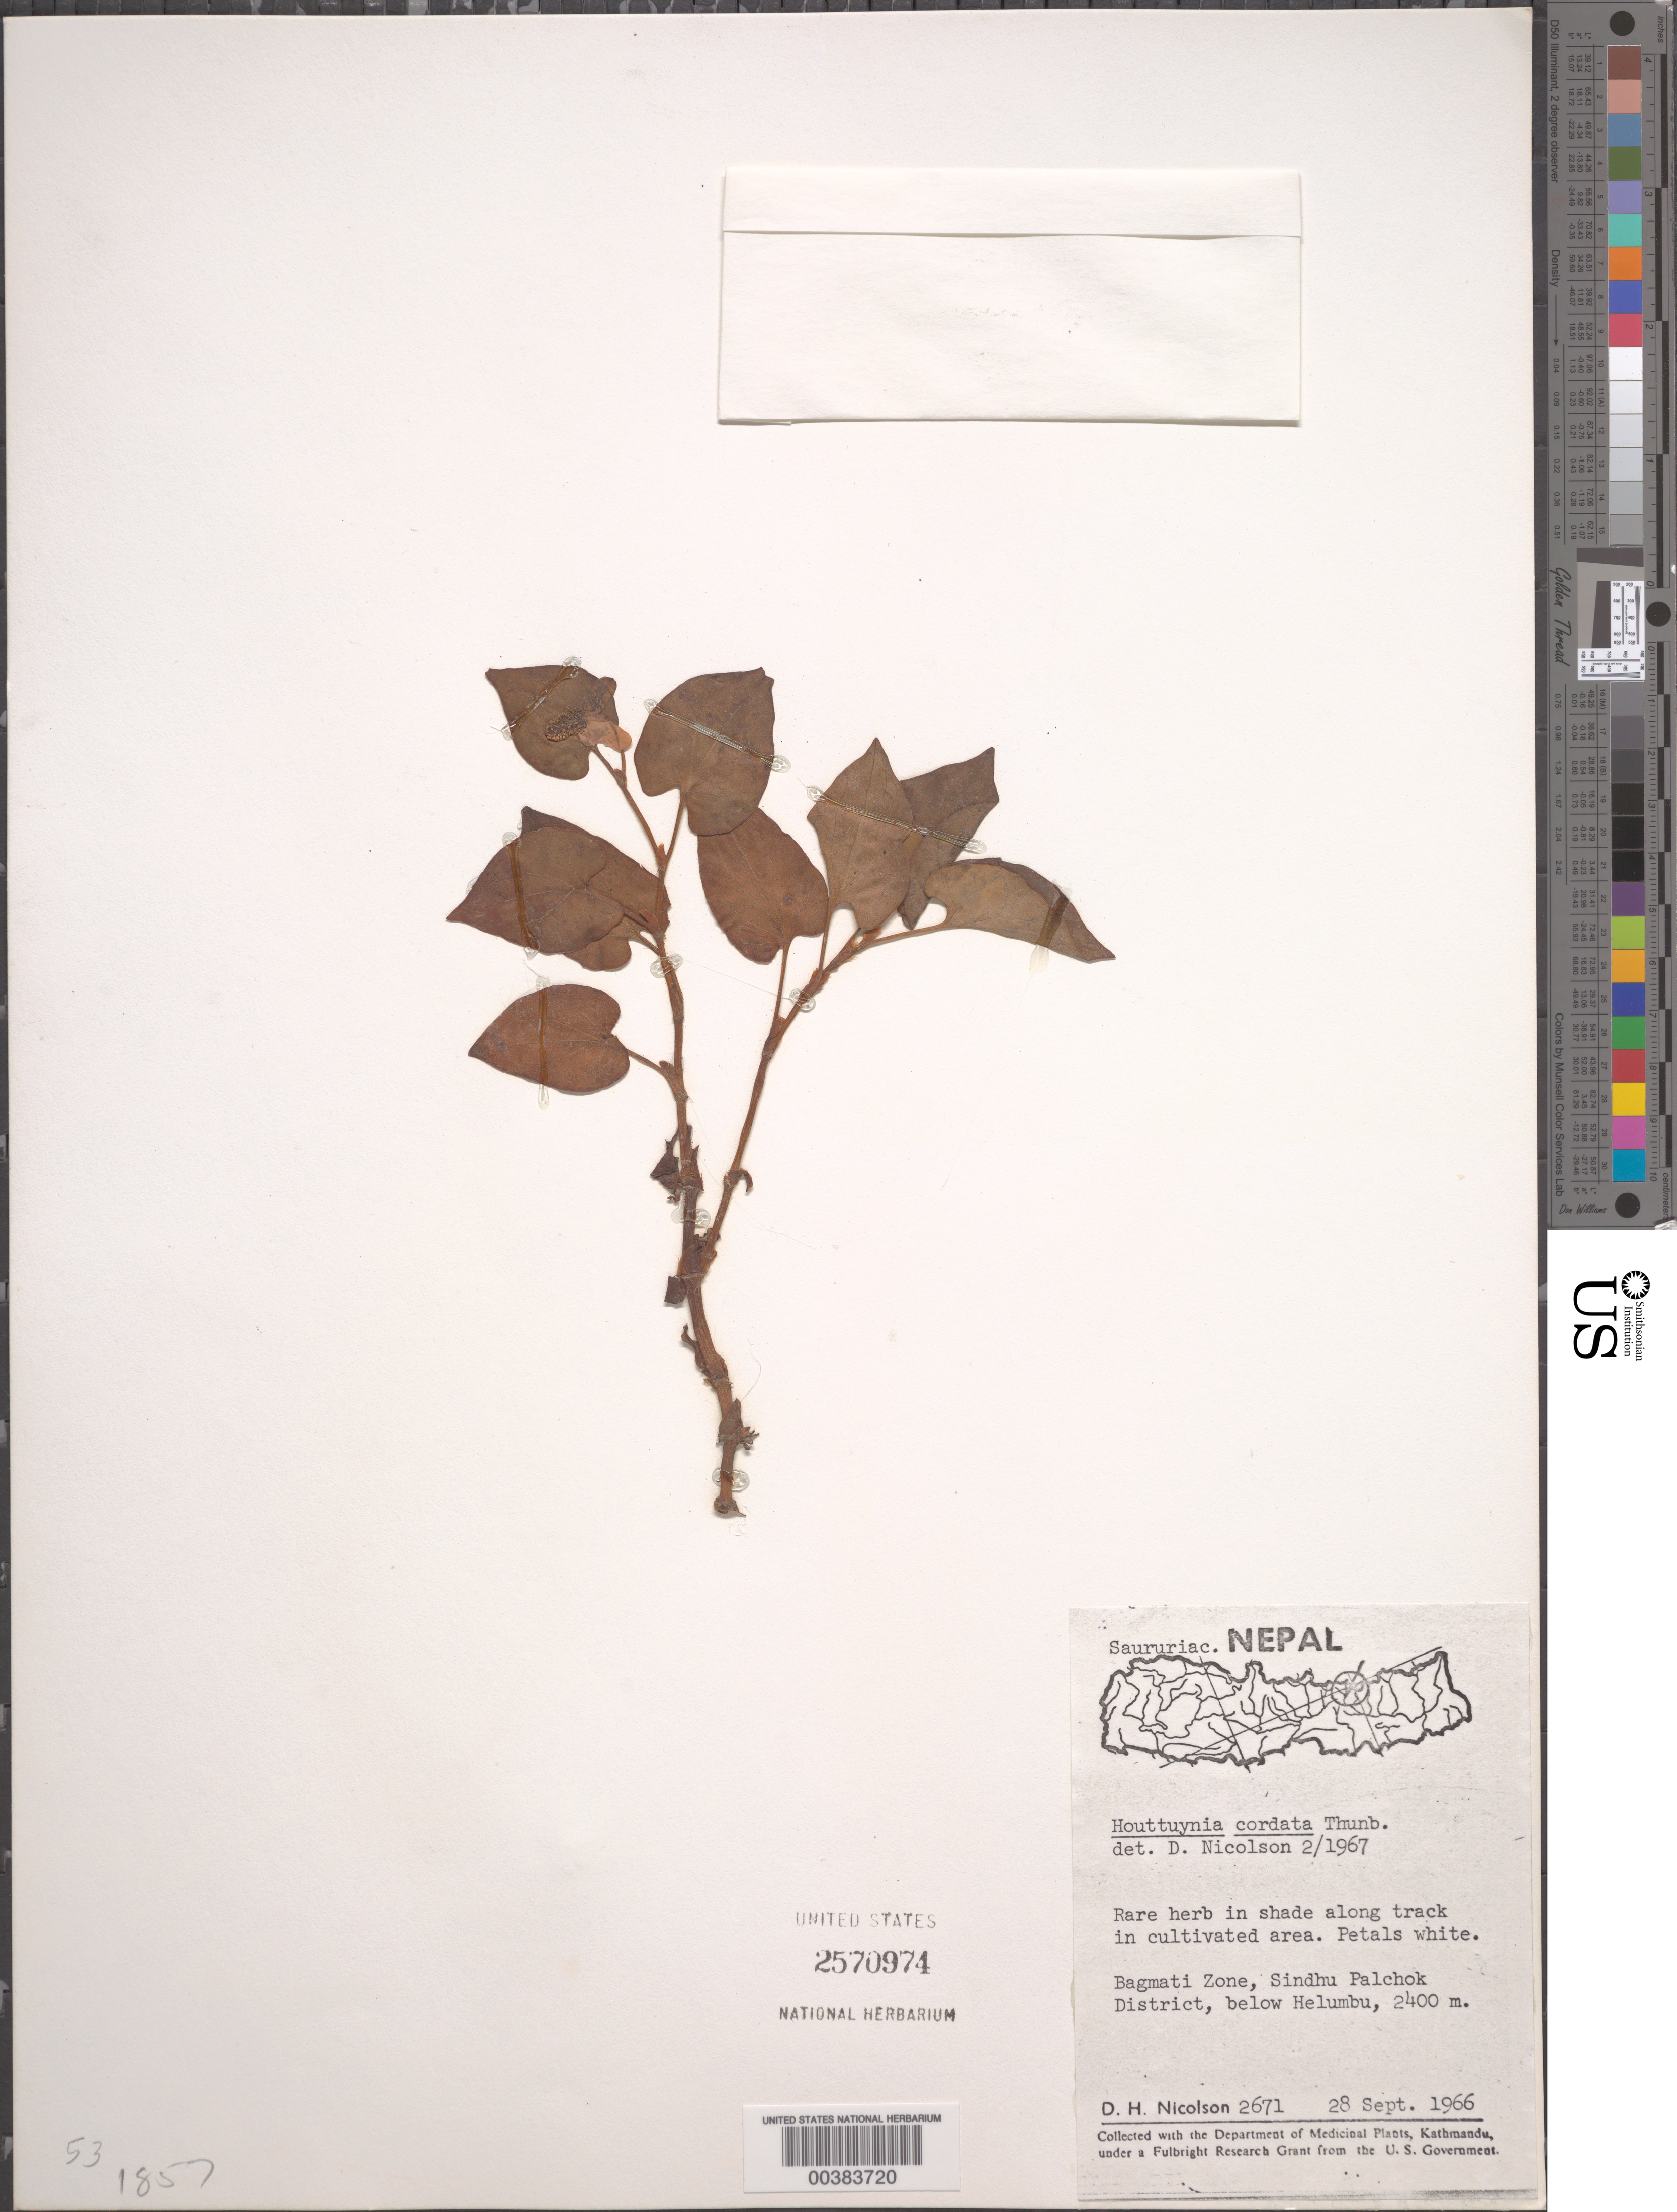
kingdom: Plantae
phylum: Tracheophyta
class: Magnoliopsida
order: Piperales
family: Saururaceae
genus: Houttuynia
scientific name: Houttuynia cordata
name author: Thunb.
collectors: D. H. Nicolson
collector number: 2671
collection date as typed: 28 Sep 1966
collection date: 1966-09-28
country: Nepal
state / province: Bagmati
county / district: Sindhupalchok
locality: Below helumbo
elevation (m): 2400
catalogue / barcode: US 2570974